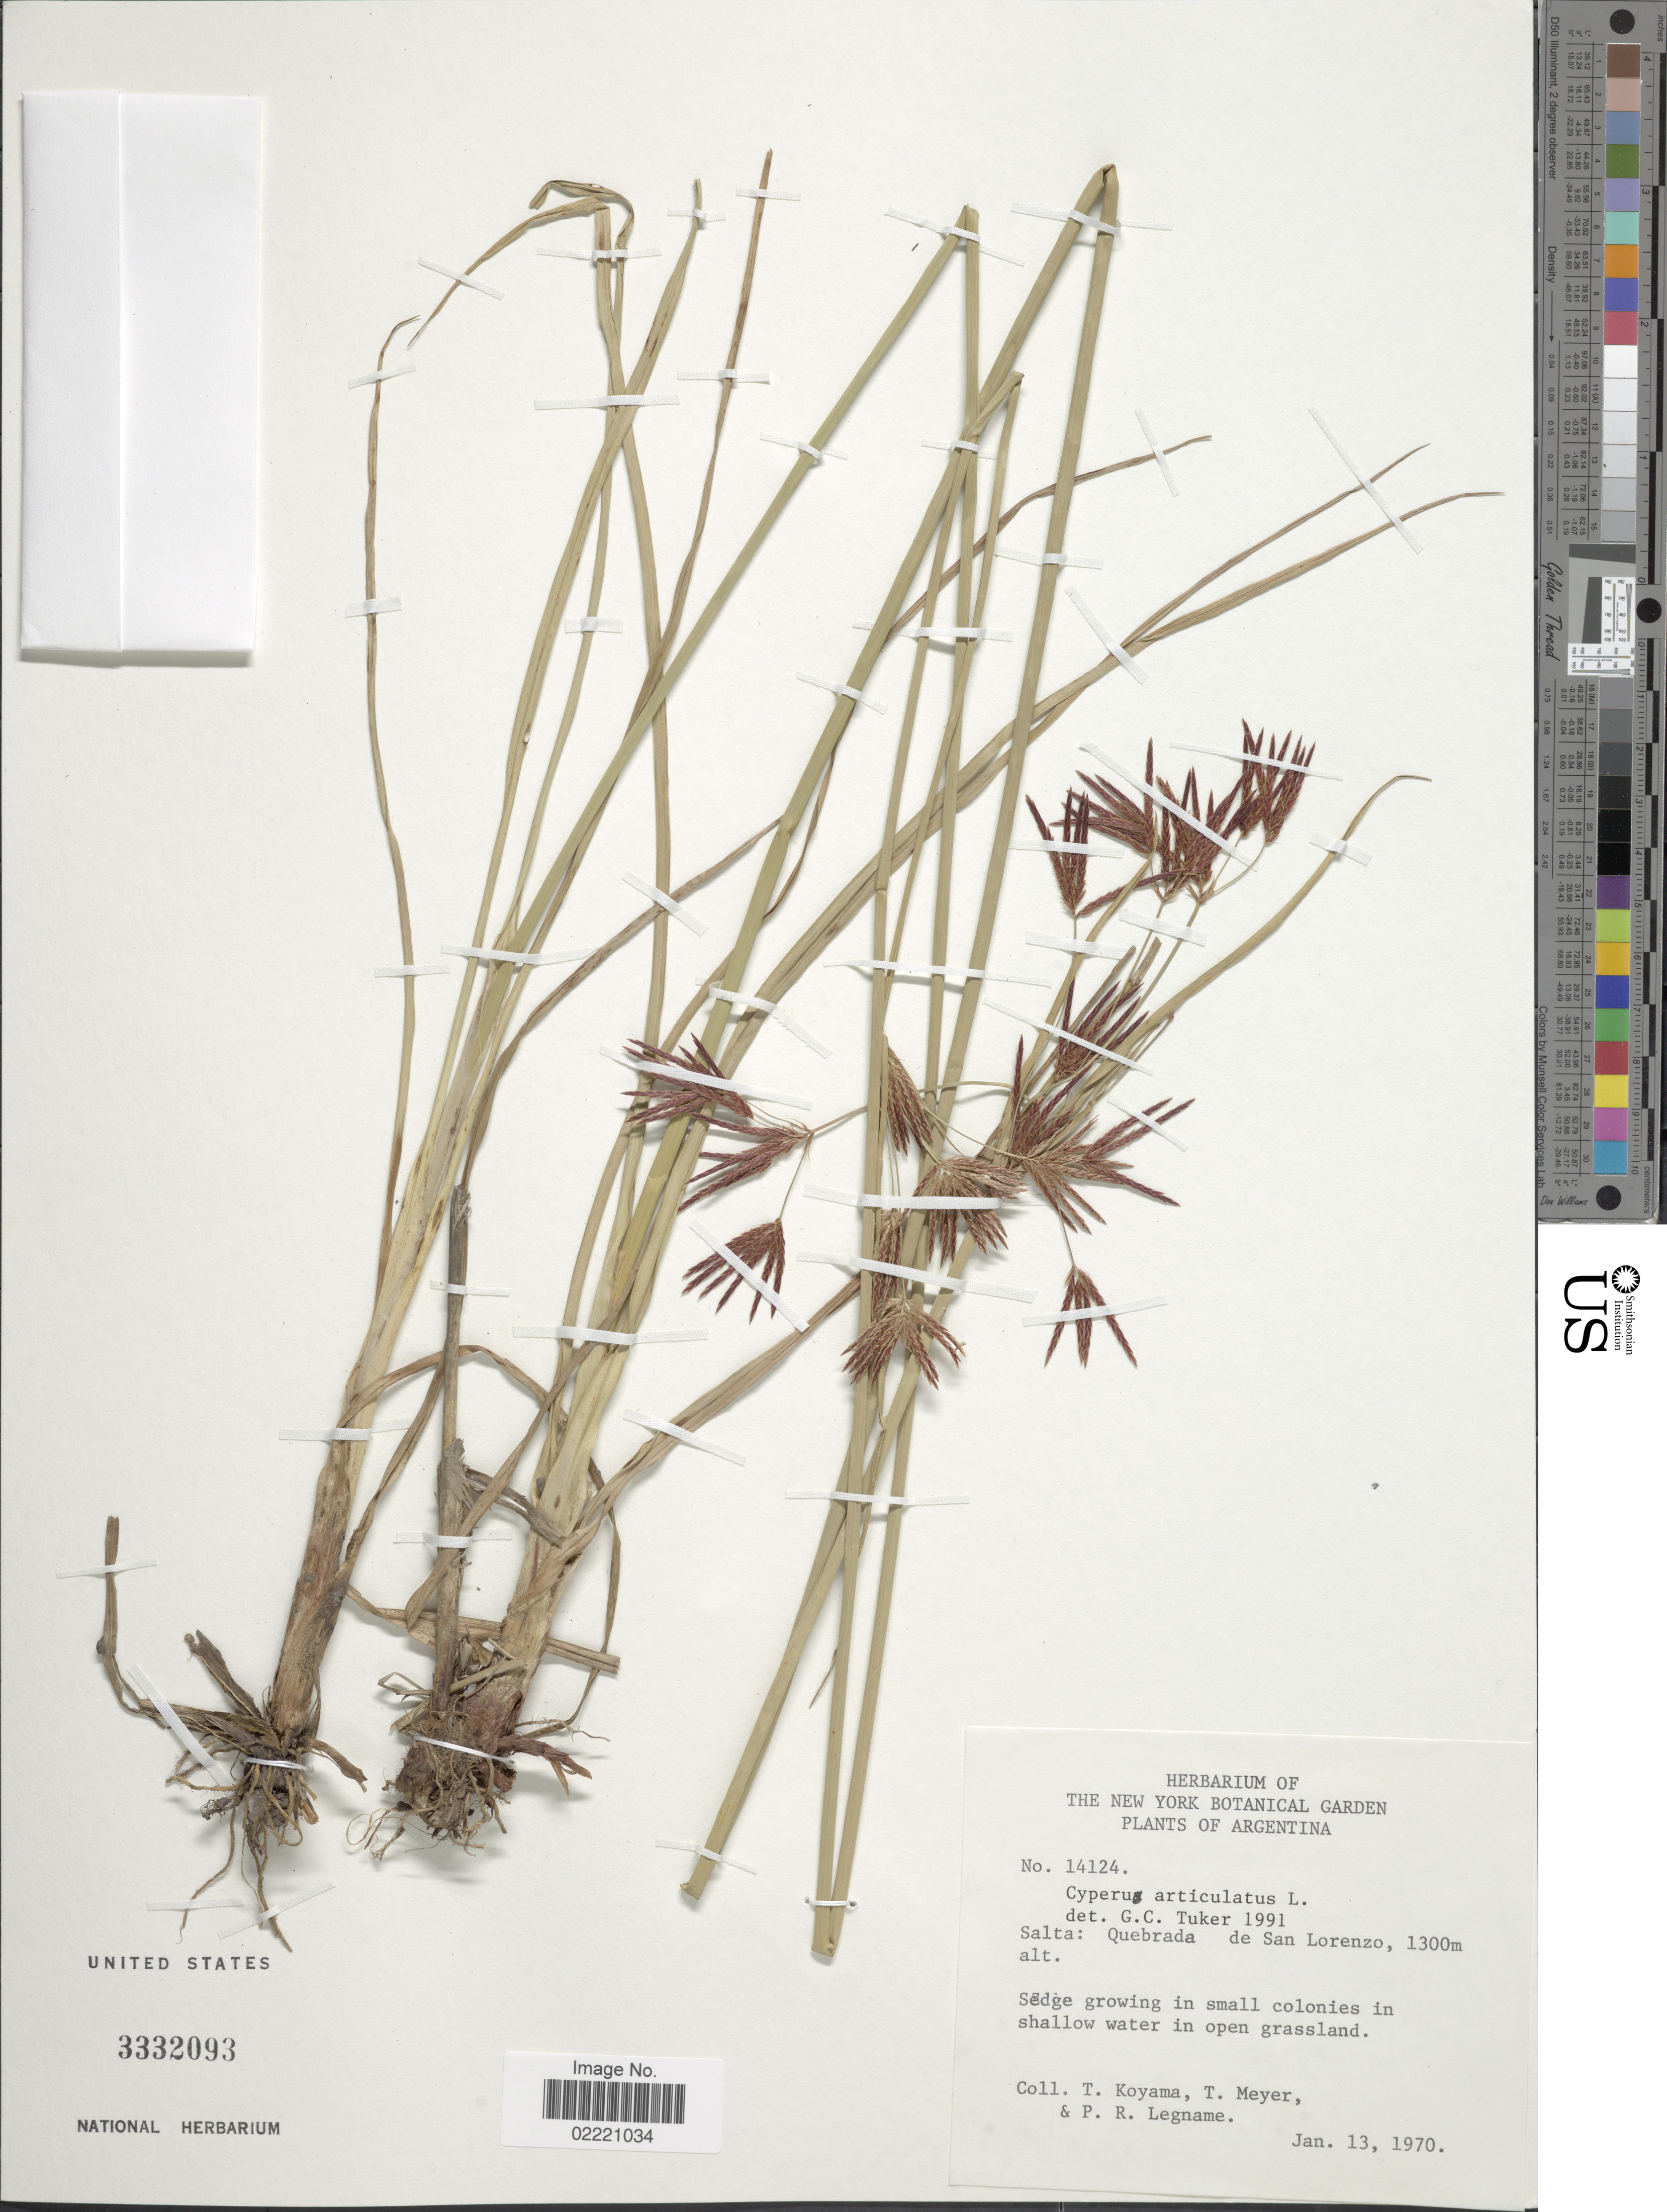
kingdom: Plantae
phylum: Tracheophyta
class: Liliopsida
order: Poales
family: Cyperaceae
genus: Cyperus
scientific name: Cyperus articulatus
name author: L.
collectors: T. Koyama, T. Meyer & P. R. Legname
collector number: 14124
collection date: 1970-01-13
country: Argentina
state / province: Salta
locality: Quebrada de San Lorenzo, in small colonies.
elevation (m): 1300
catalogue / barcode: US 3332093